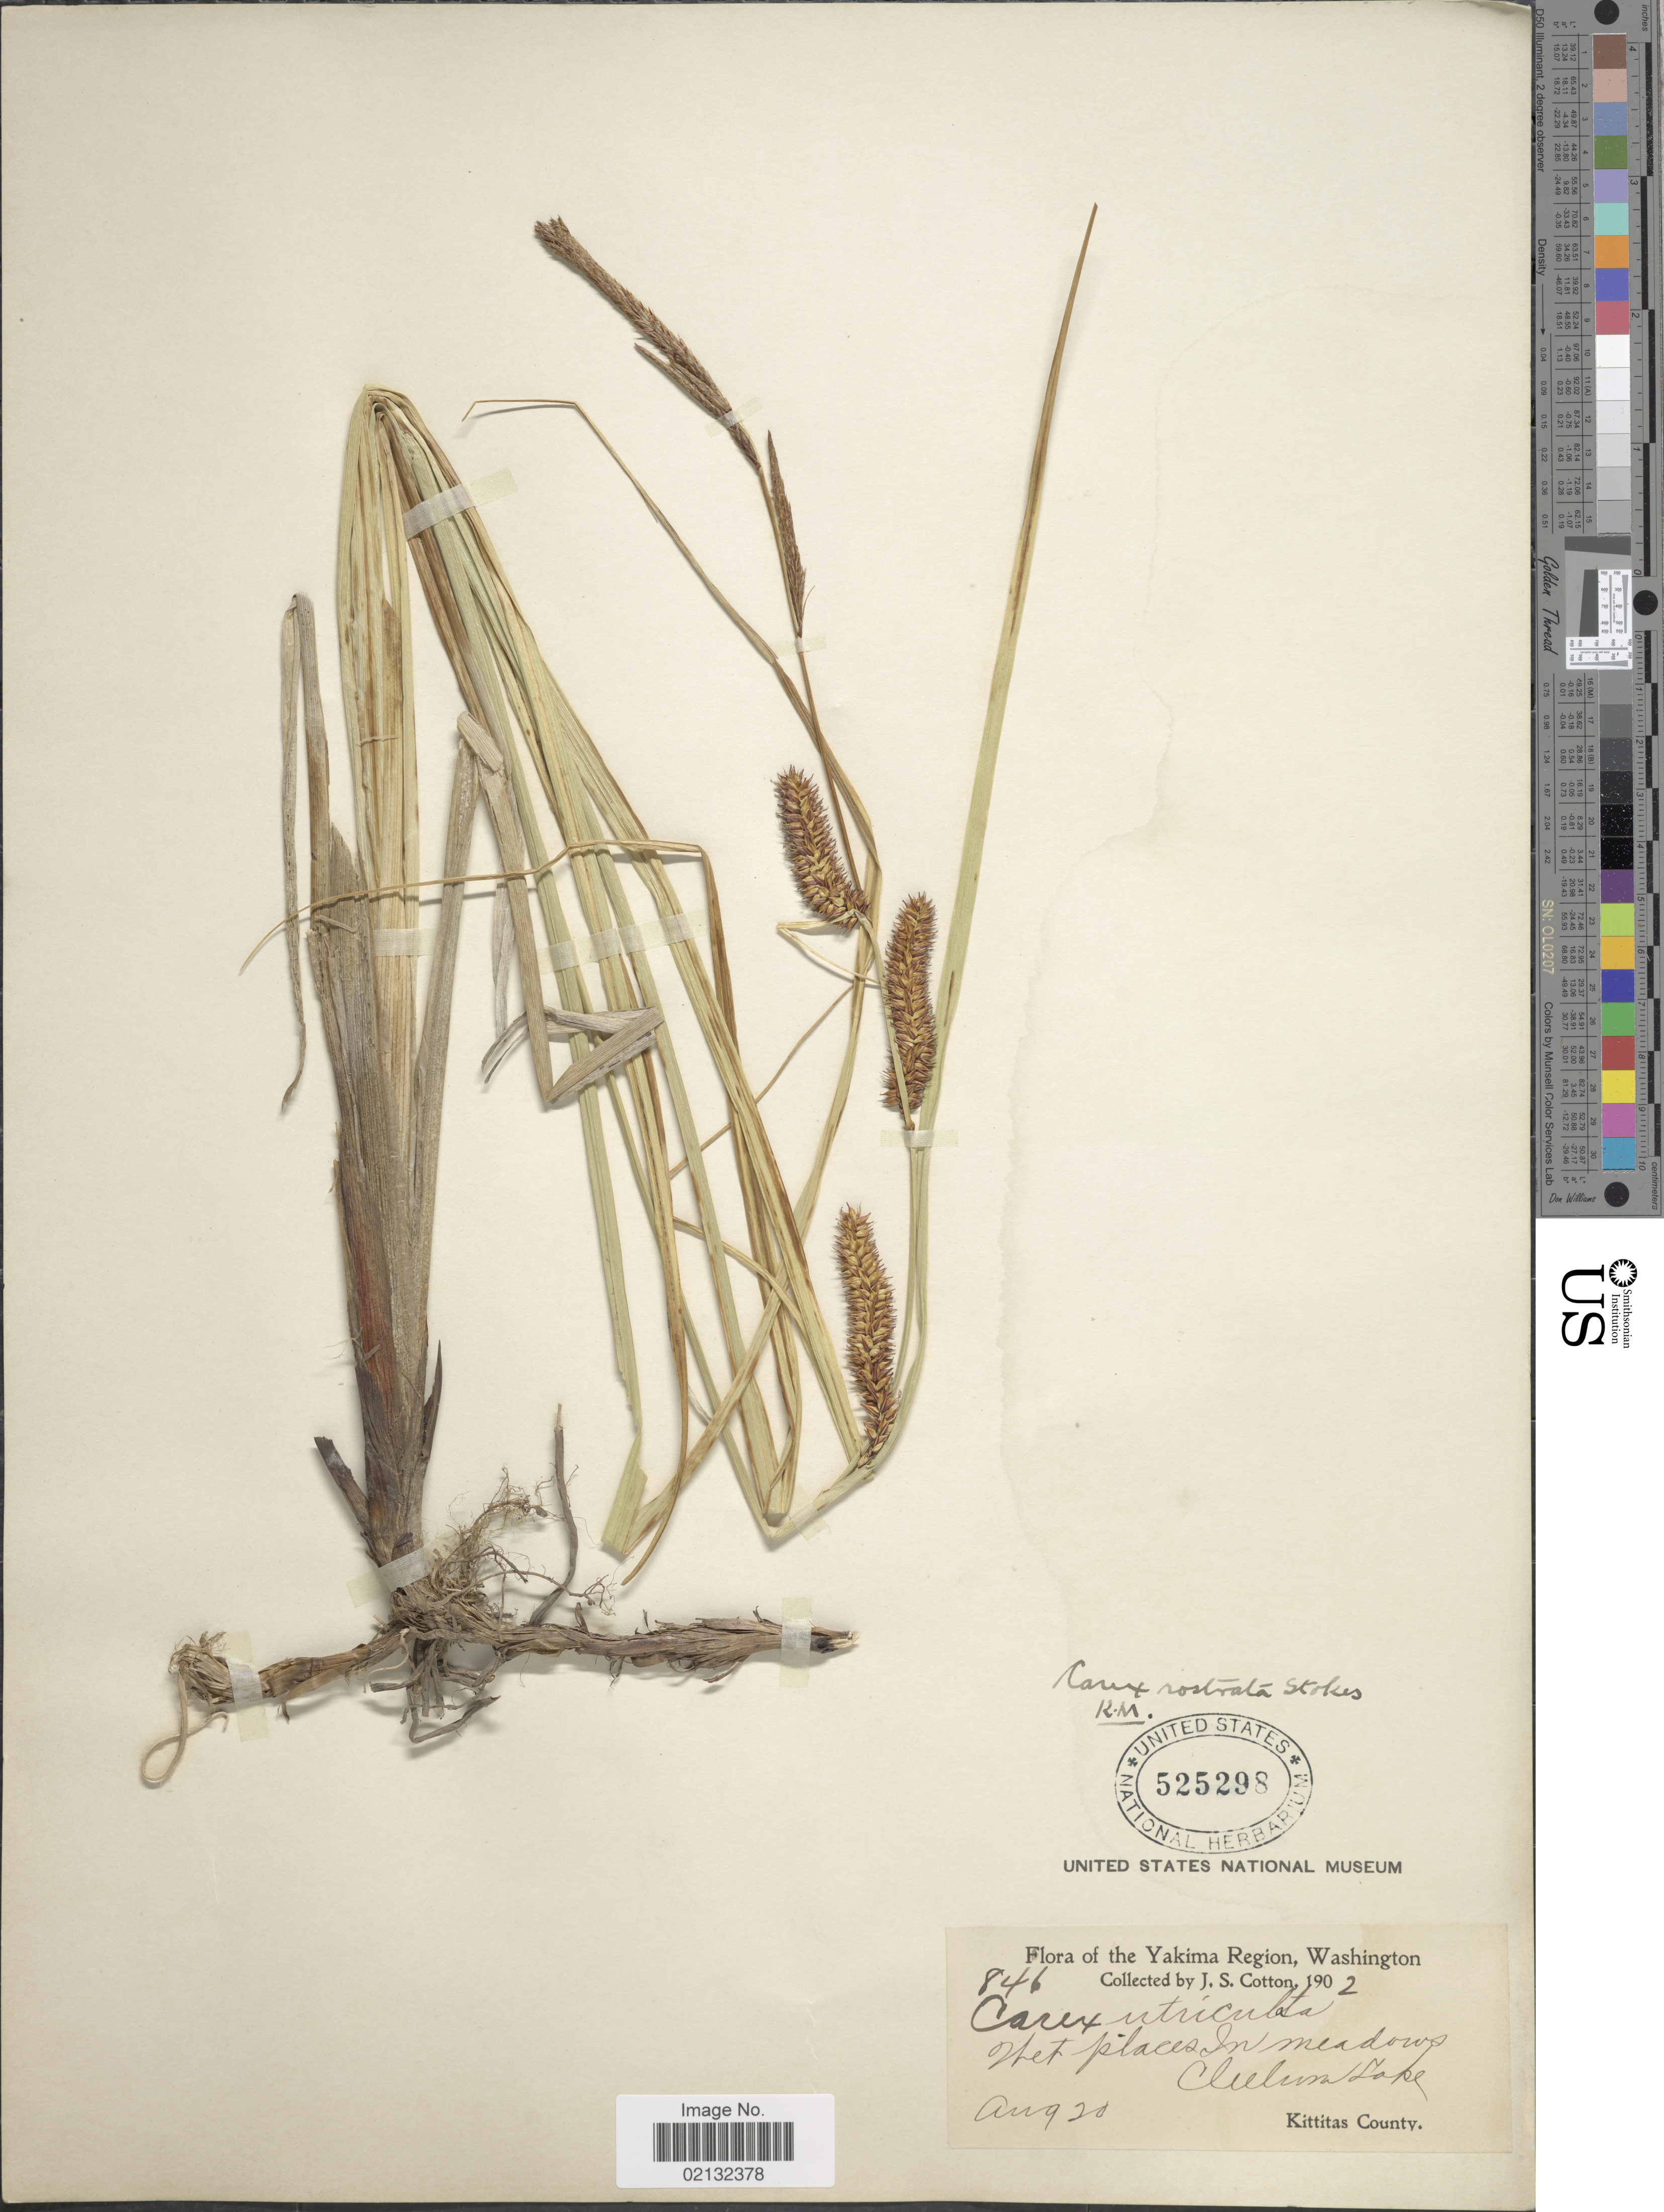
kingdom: Plantae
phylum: Tracheophyta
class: Liliopsida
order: Poales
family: Cyperaceae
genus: Carex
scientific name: Carex rostrata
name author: Stokes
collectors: J. S. Cotton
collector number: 846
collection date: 1902-08-20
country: United States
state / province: Washington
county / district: Kittitas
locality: Yakima Region, wet places in meadows, Cleelum Lake, Kittitas County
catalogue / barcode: US 525298